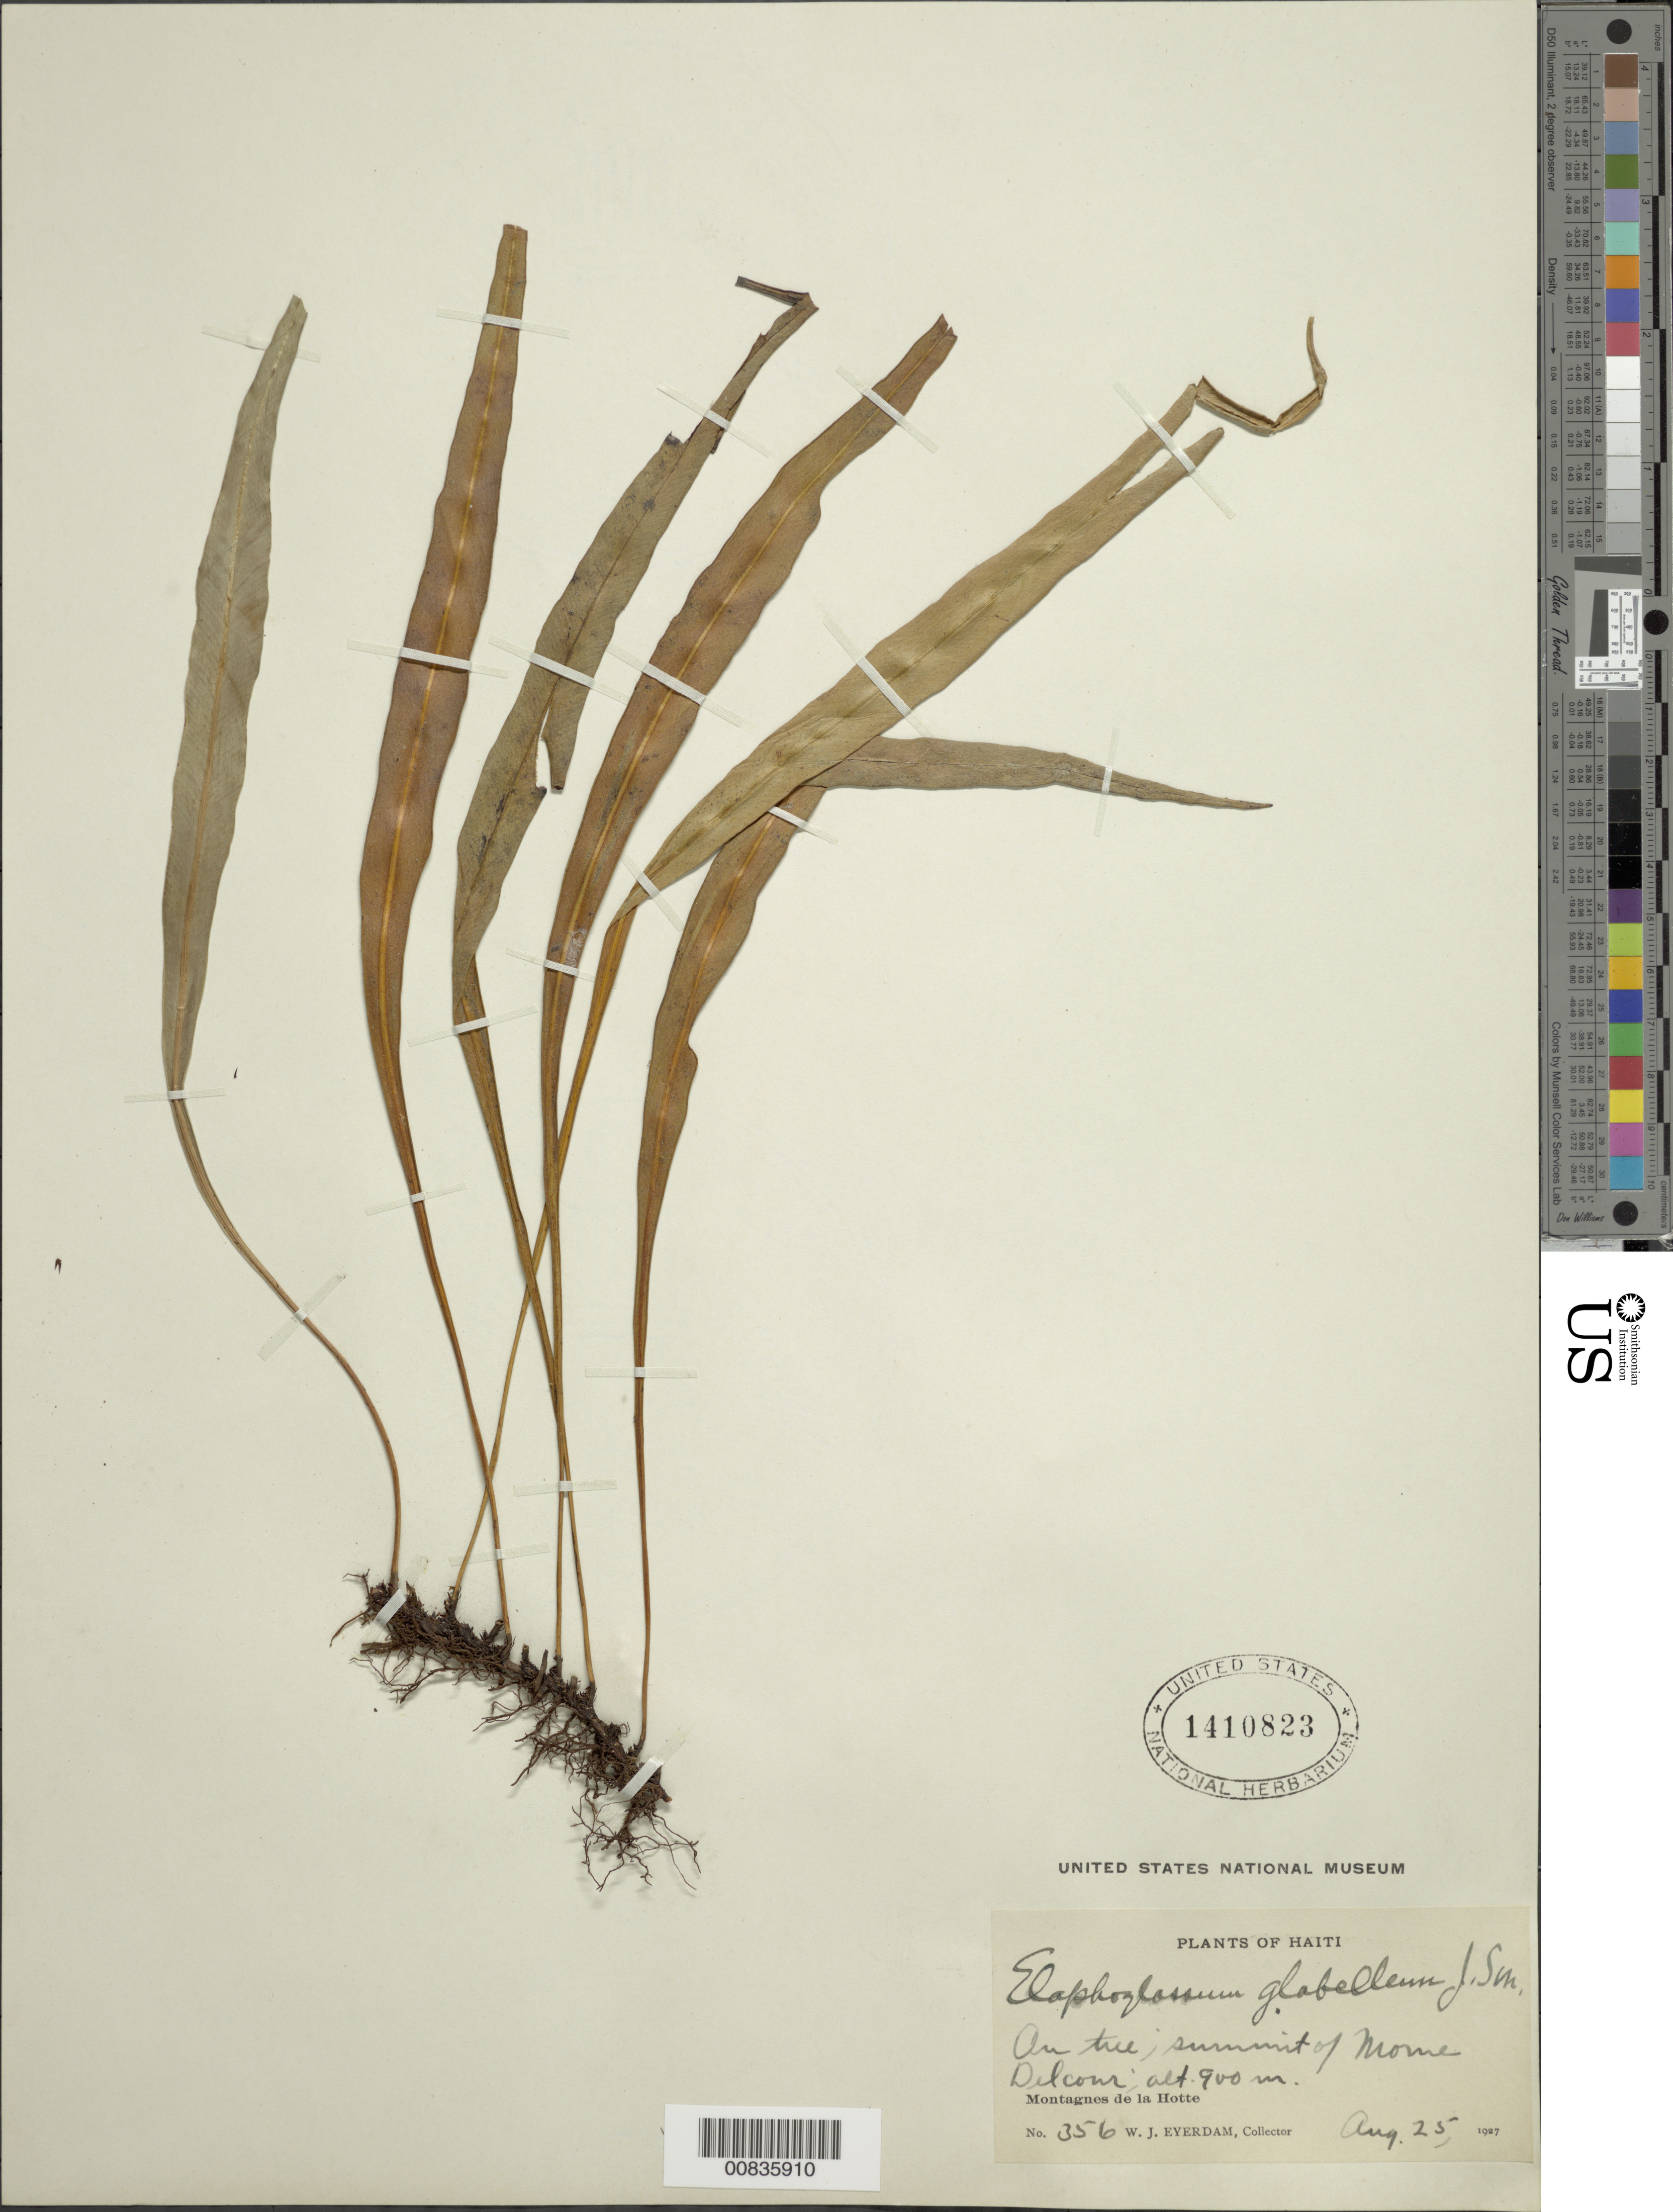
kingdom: Plantae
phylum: Tracheophyta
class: Polypodiopsida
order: Polypodiales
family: Dryopteridaceae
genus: Elaphoglossum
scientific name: Elaphoglossum glabellum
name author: J. Sm.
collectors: W. J. Eyerdam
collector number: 356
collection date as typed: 25 Aug 1927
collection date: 1927-08-25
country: Haiti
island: Hispaniola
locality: Morne Delcour, summit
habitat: On tree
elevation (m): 900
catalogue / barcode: US 1410823